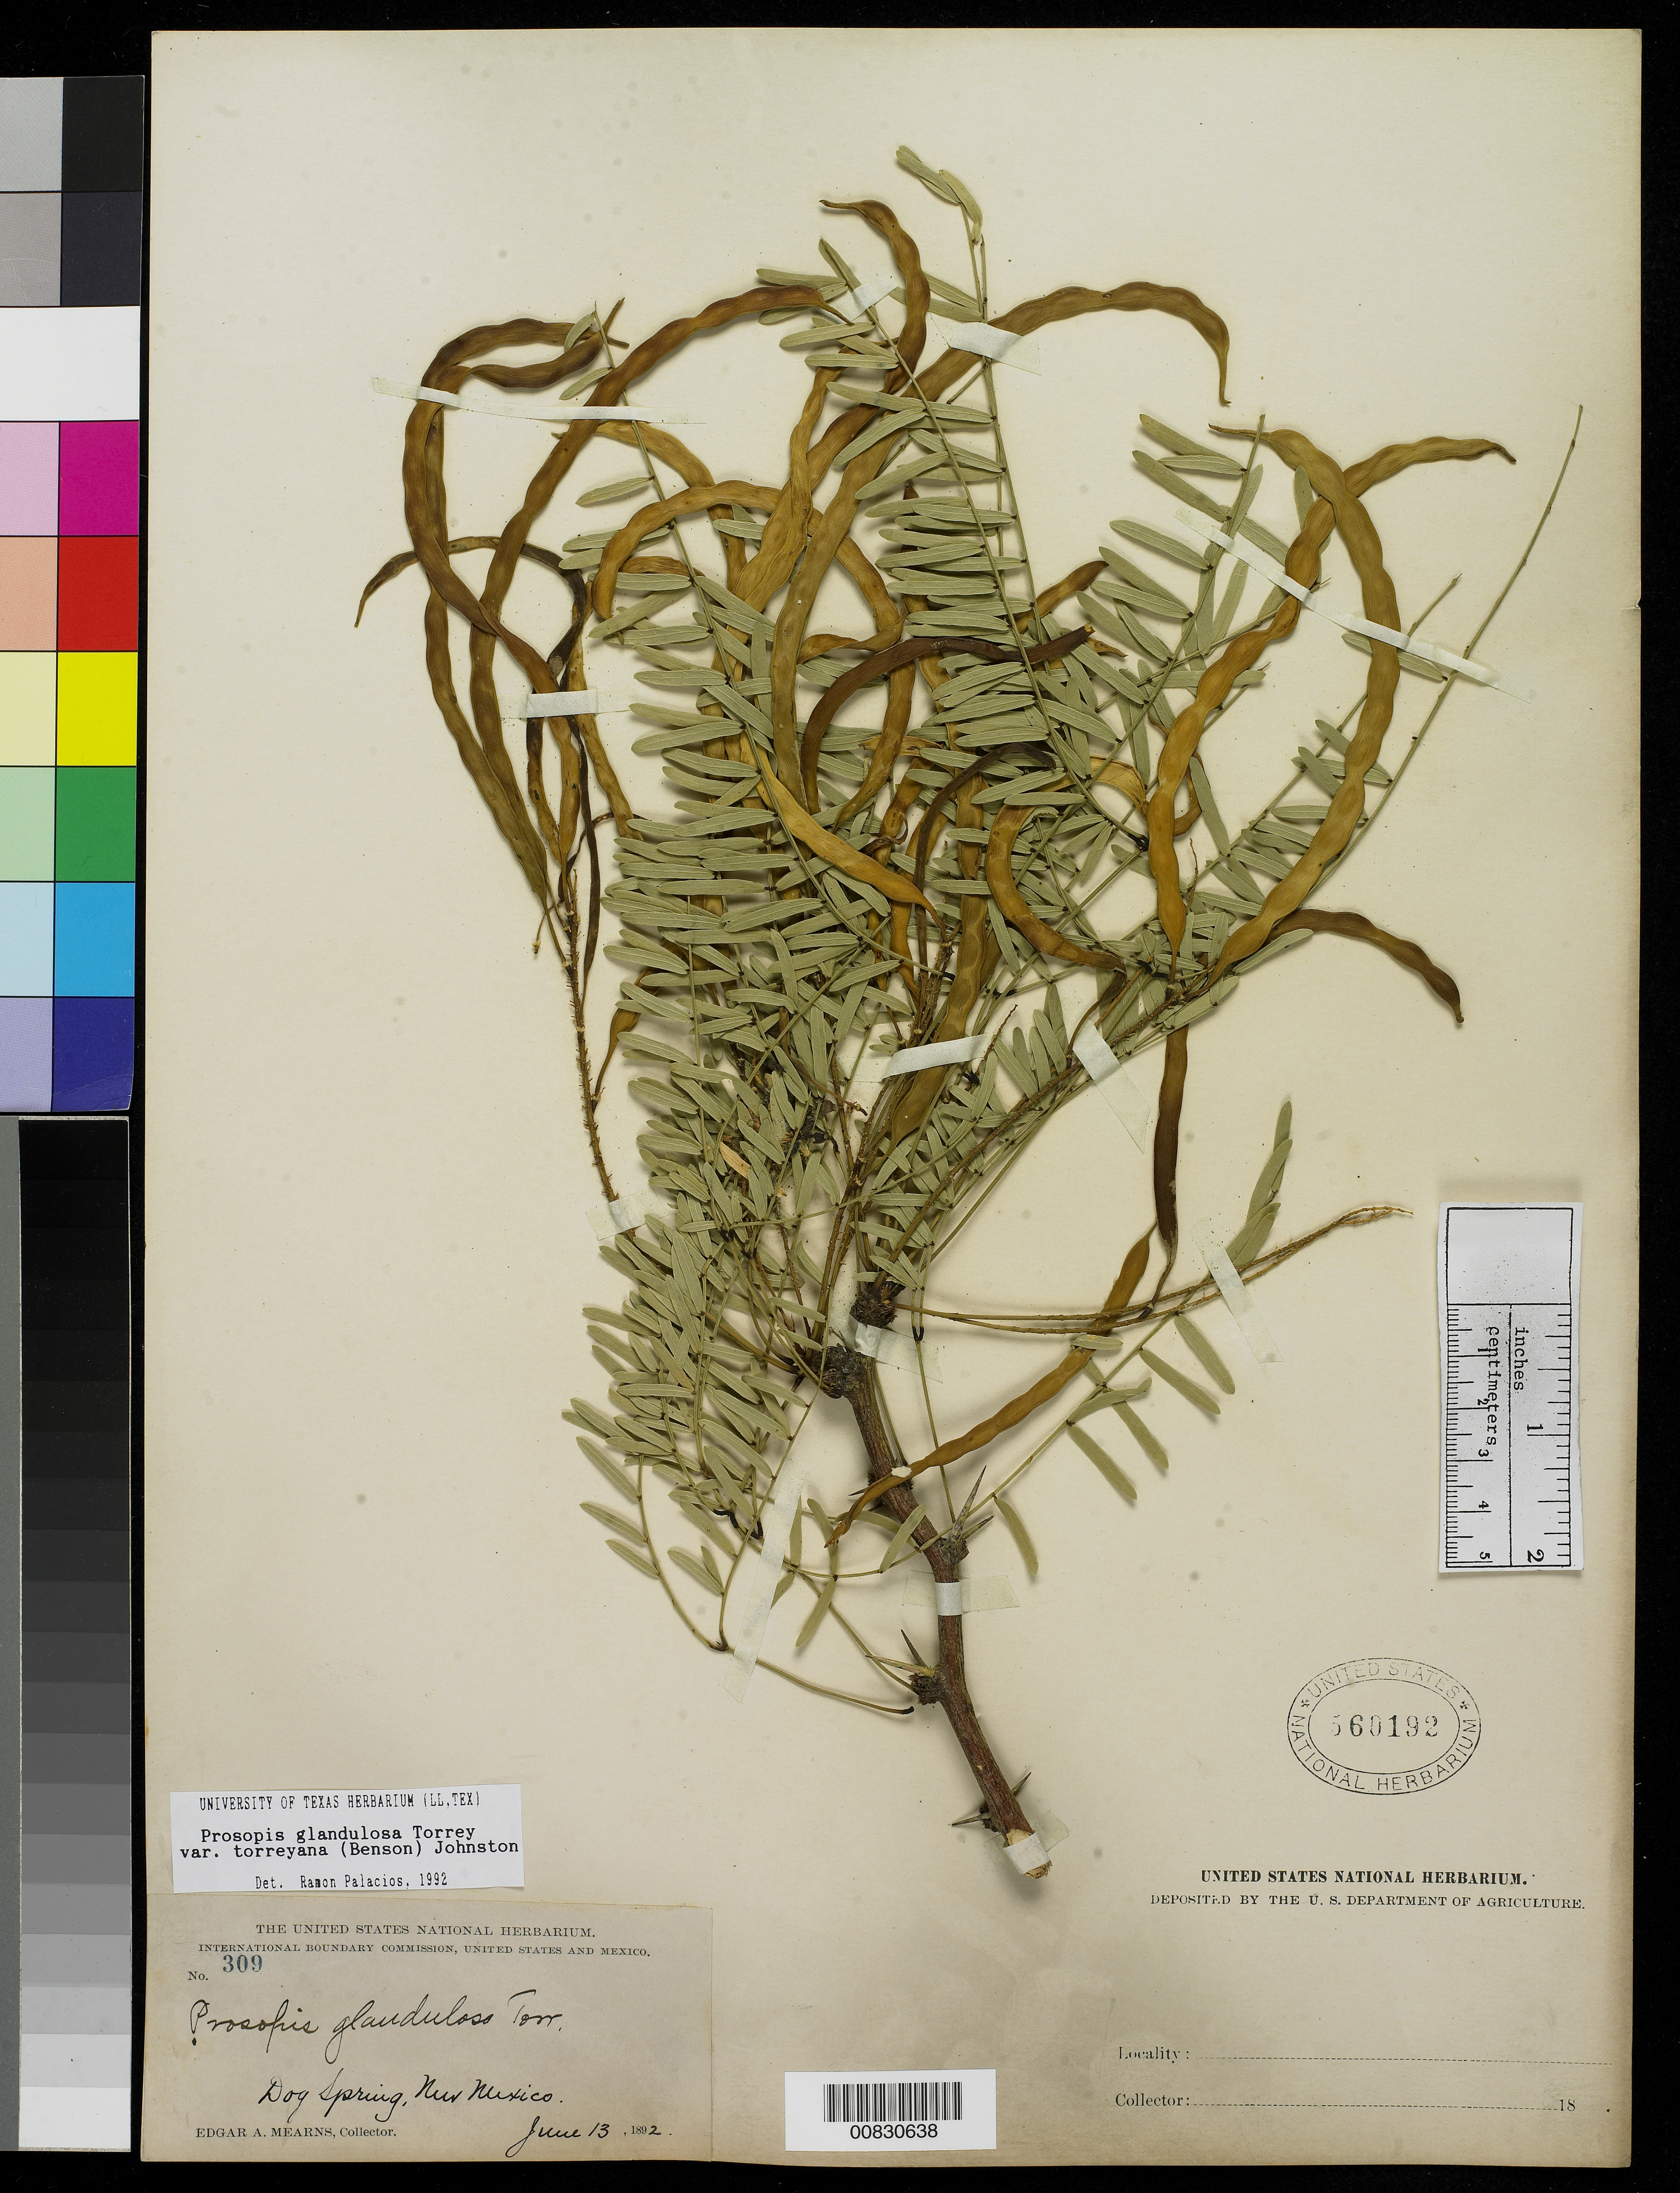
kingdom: Plantae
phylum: Tracheophyta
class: Magnoliopsida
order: Fabales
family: Fabaceae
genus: Neltuma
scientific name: Neltuma odorata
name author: (Torr. & Frém.) C. E. Hughes & G.P. Lewis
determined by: Strong, Mark T., (BOT), Smithsonian Institution - National Museum of Natural History (UNITED STATES)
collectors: E. A. Mearns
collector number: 309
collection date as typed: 13 Jun 1892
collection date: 1892-06-13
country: United States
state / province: New Mexico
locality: Dog Springs, New Mexico.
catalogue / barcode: US 560192